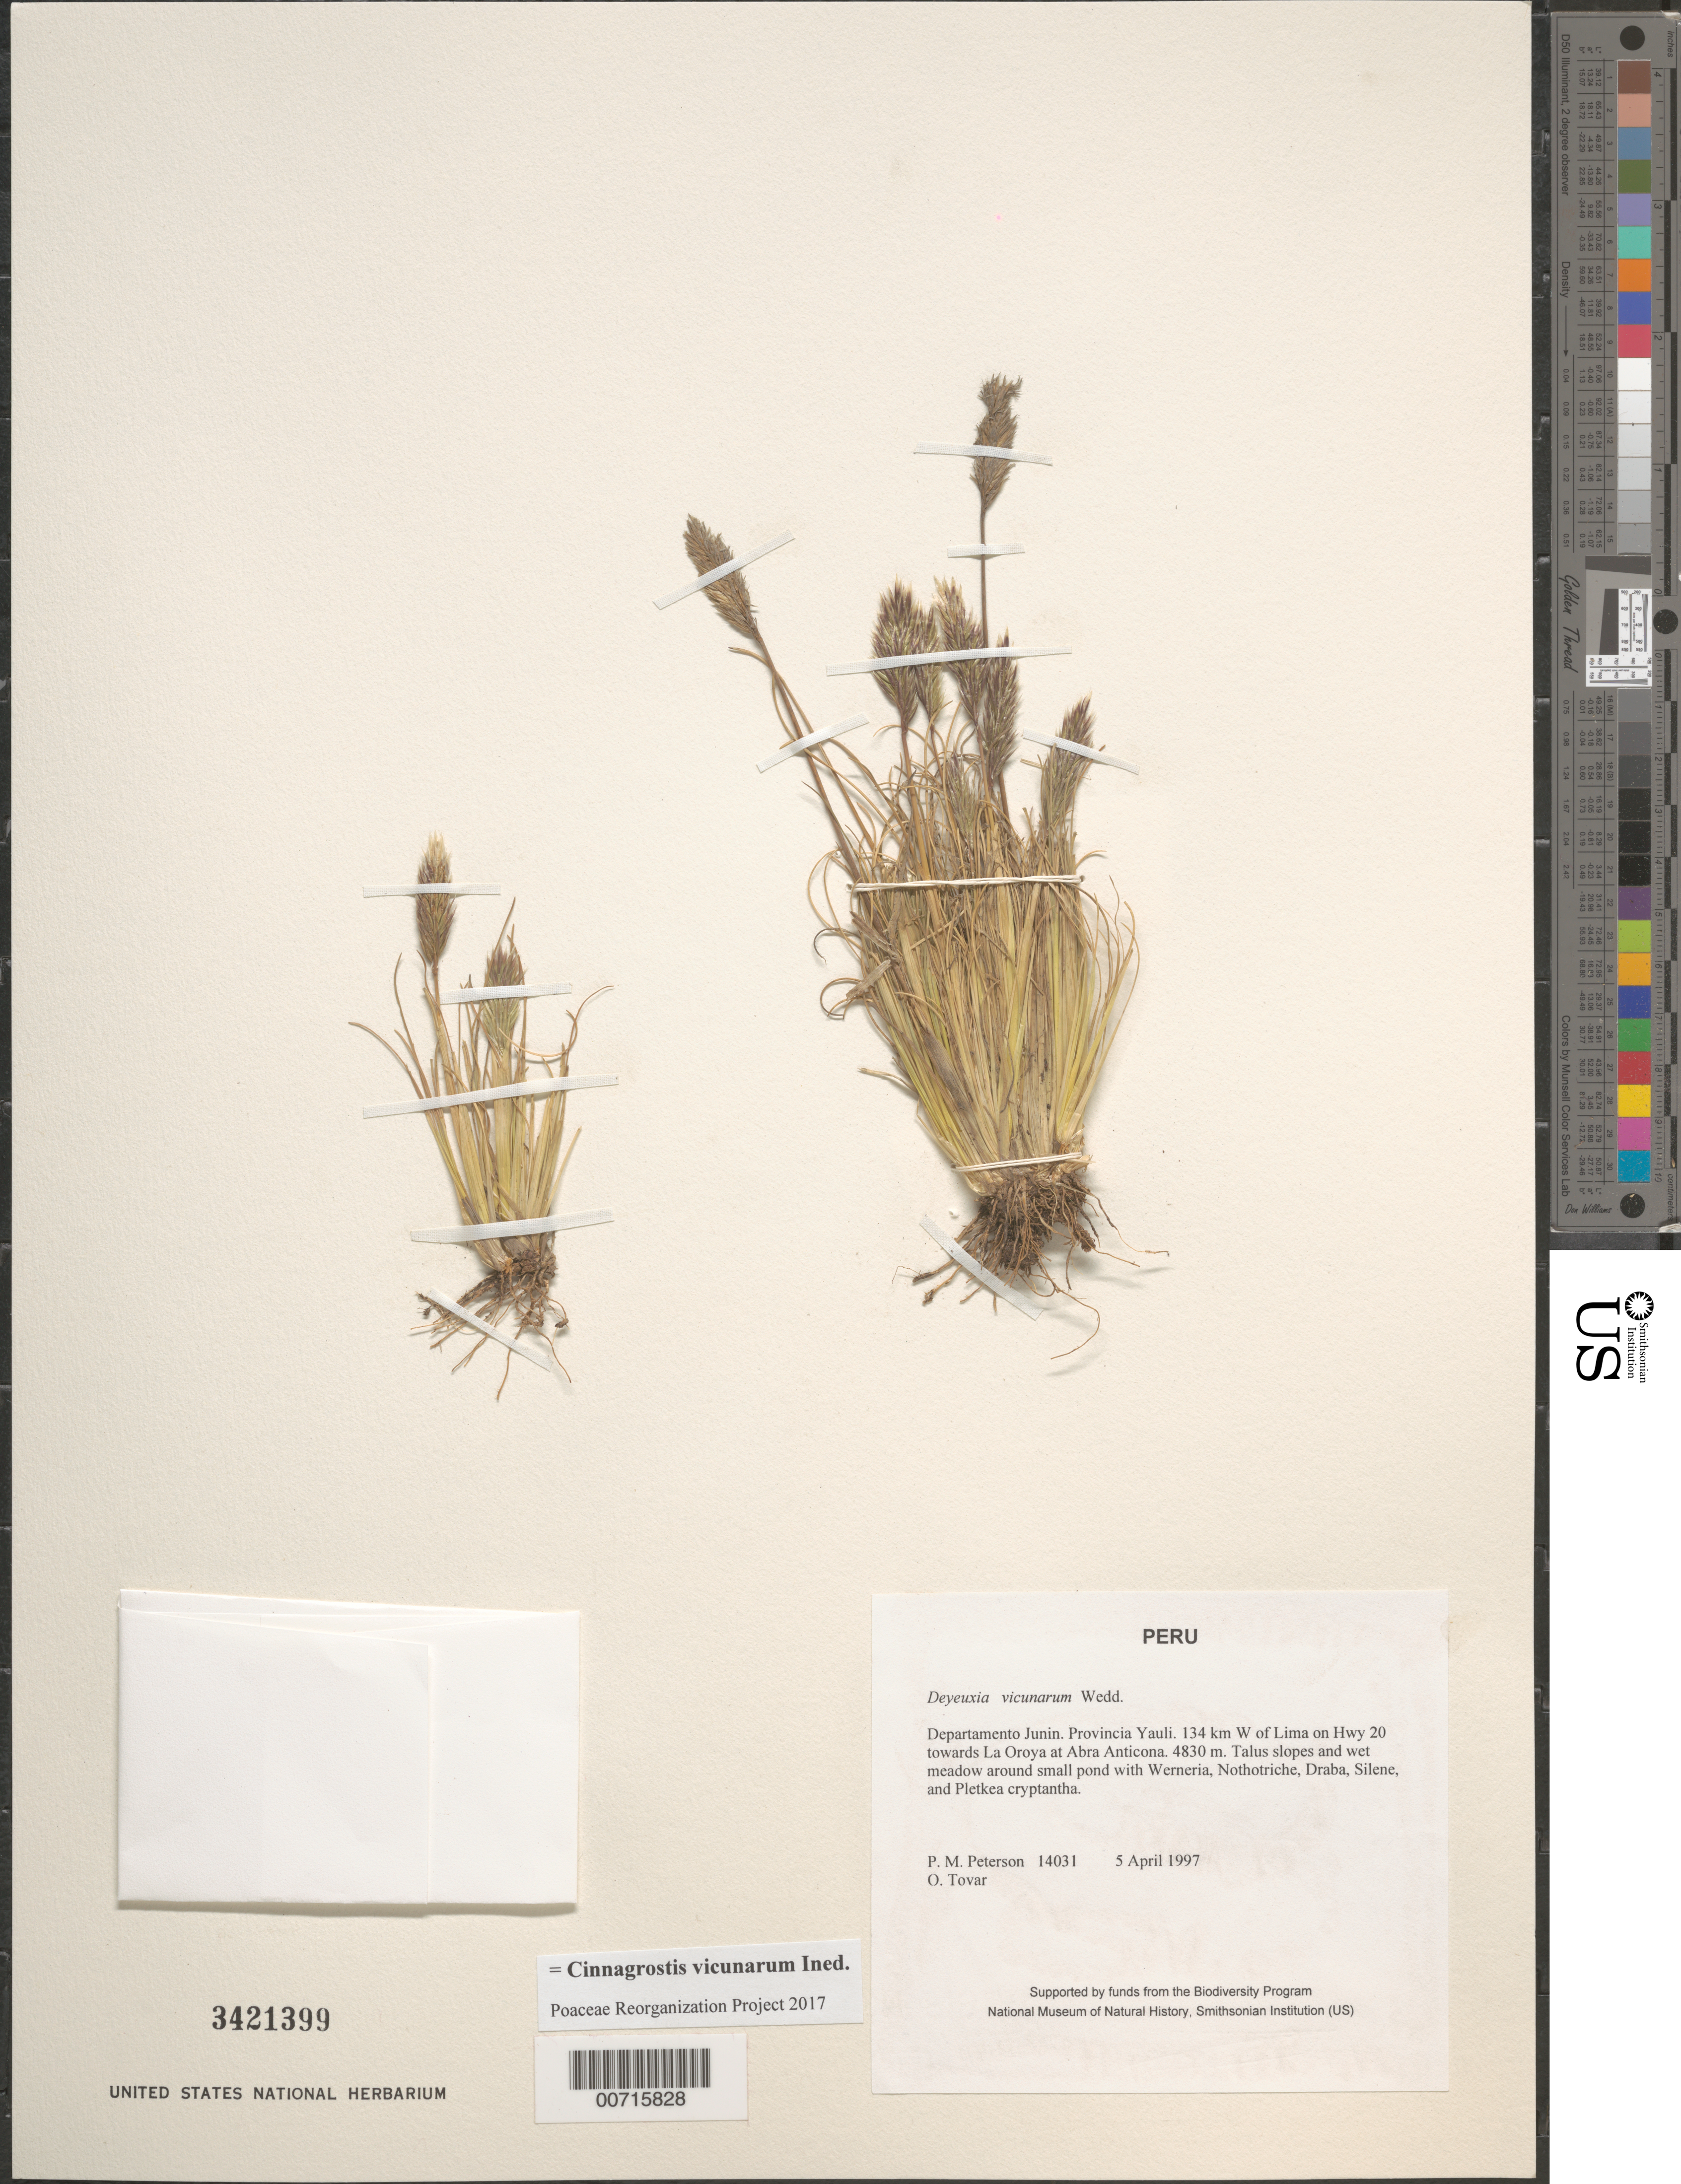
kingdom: Plantae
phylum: Tracheophyta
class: Liliopsida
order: Poales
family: Poaceae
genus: Cinnagrostis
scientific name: Cinnagrostis vicunarum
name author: (Wedd.) P.M. Peterson et al.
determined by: Poaceae Reorganization Project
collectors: P. M. Peterson & Ó. Tovar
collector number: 14031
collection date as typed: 05 Apr 1997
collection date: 1997-04-05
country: Peru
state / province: Junín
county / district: Yauli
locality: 134 km W of Lima on Hwy 20 towards La Oroya at Abra Anticona.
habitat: Talus slopes and wet meadow around small pond with Werneria, Nothotriche, Draba, Silene, and Pletkea cryptantha.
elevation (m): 4830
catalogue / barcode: US 3421399